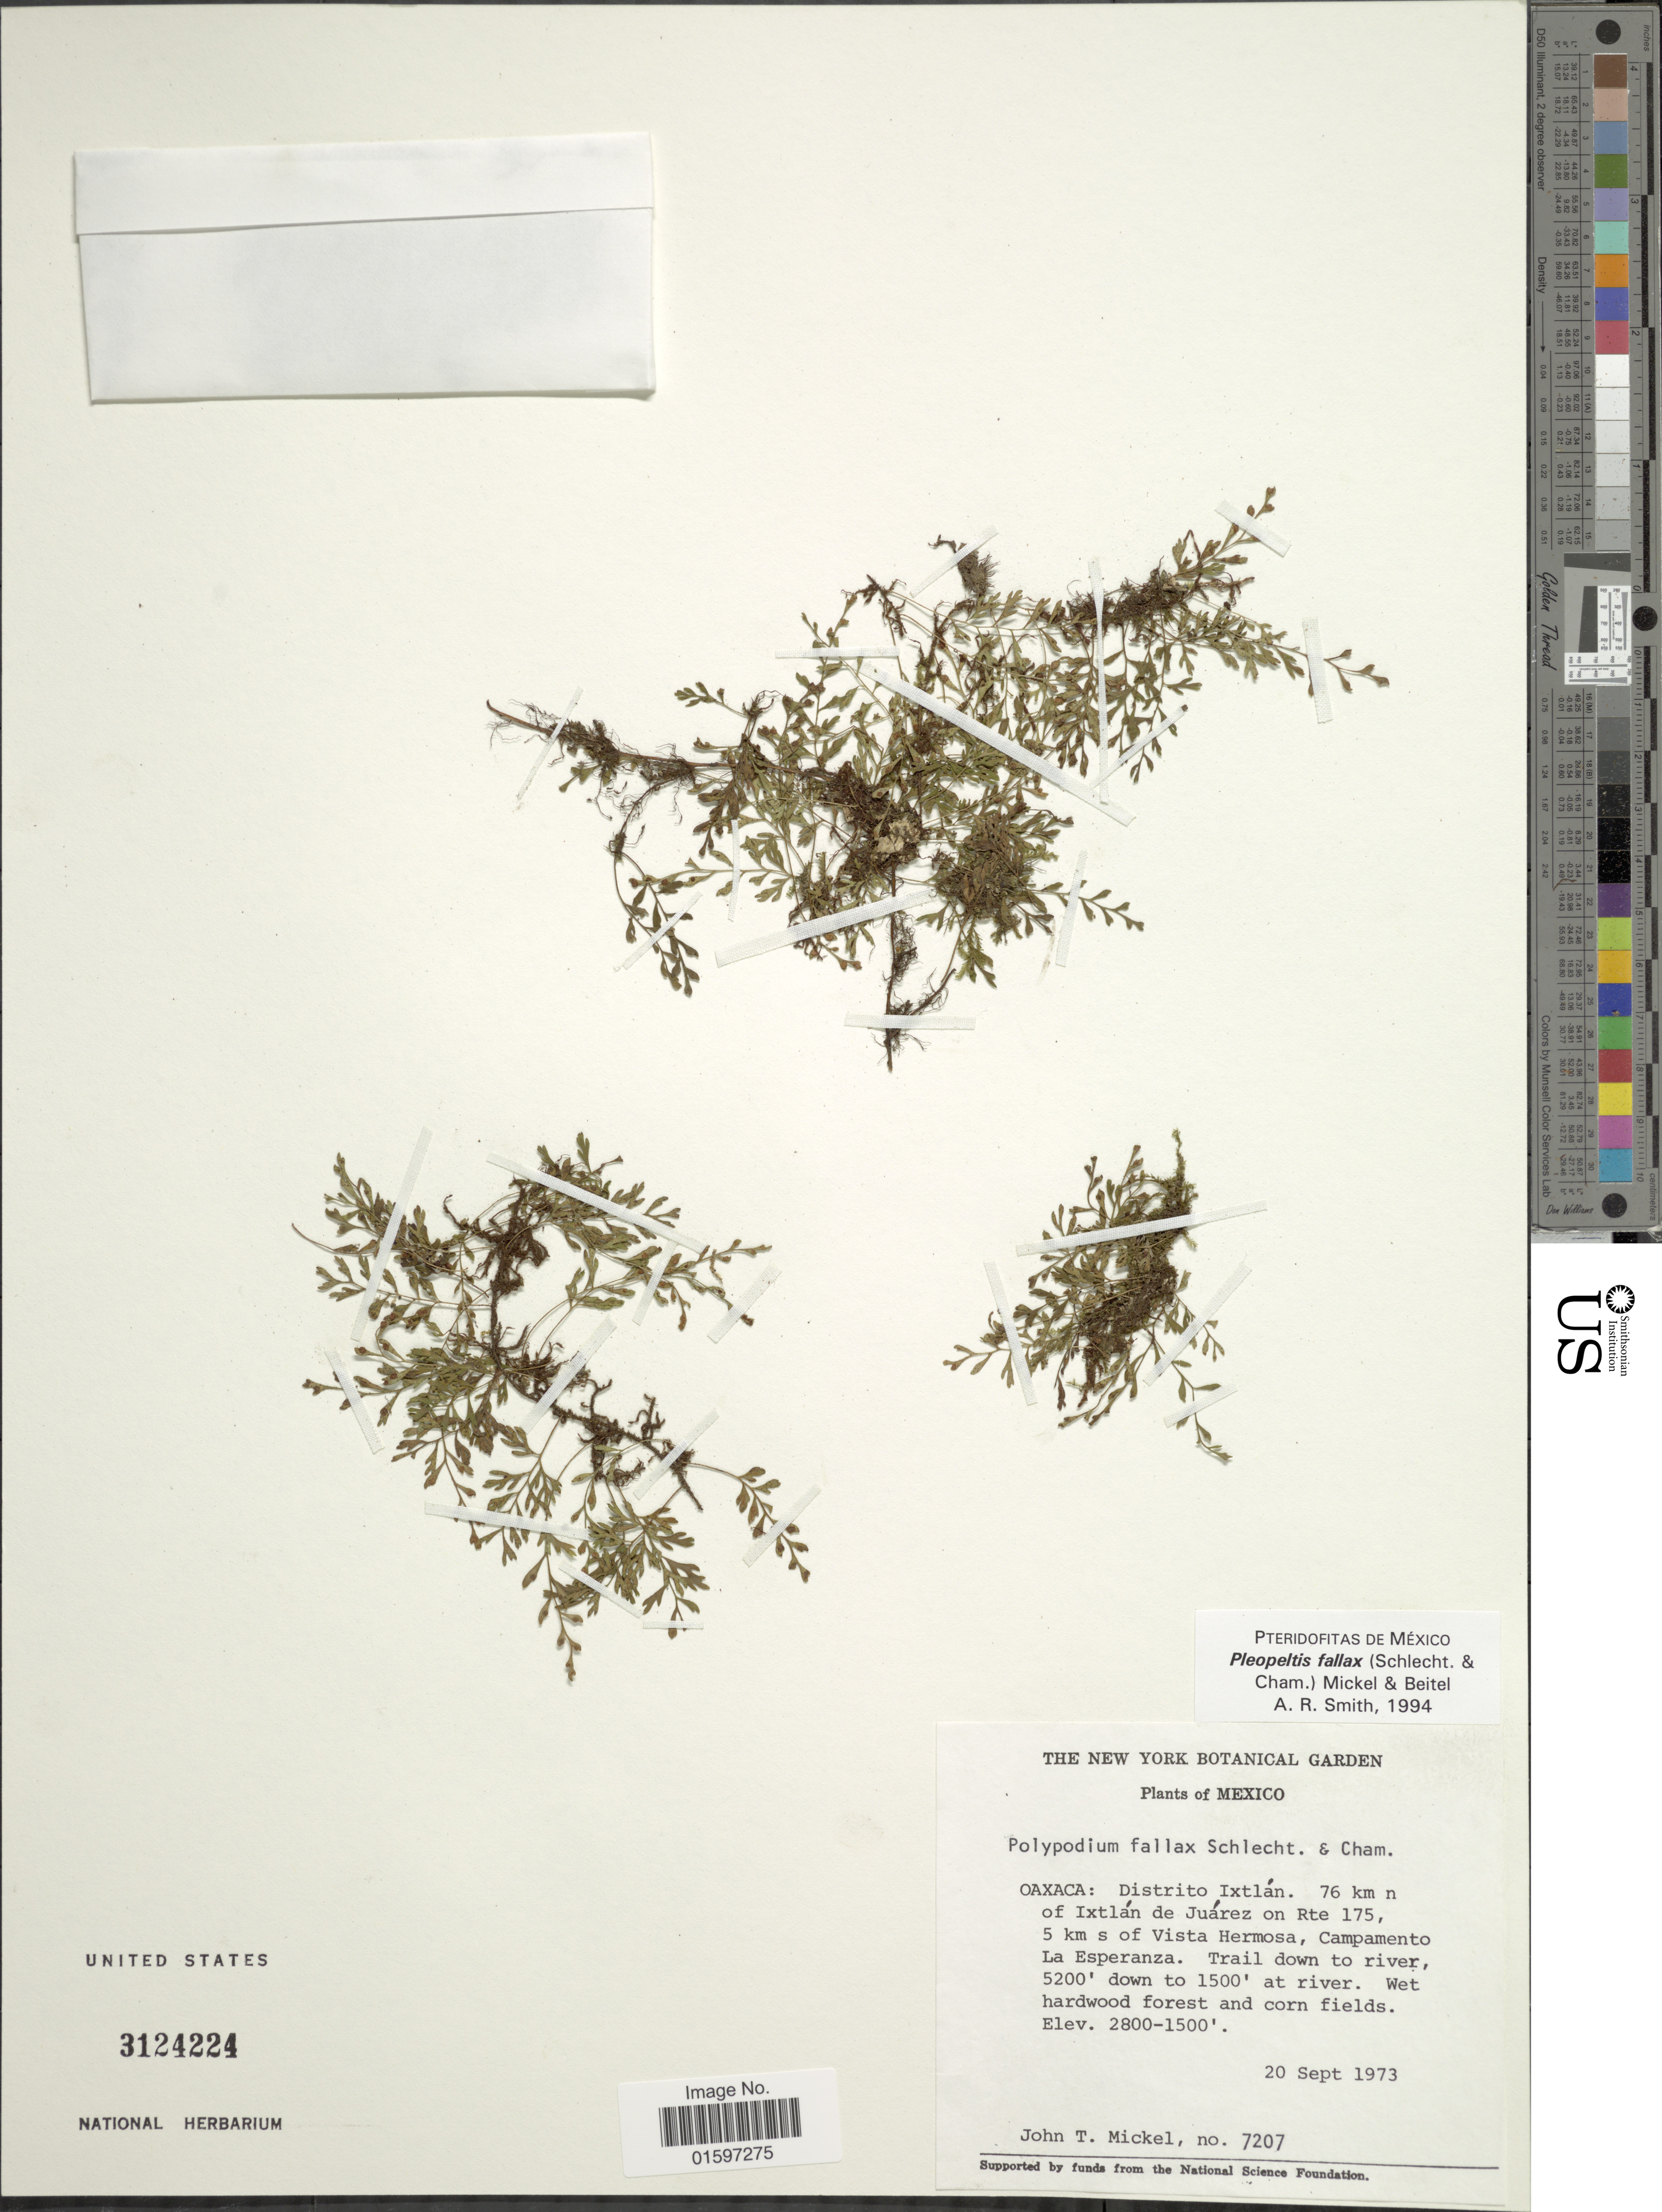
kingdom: Plantae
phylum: Tracheophyta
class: Polypodiopsida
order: Polypodiales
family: Polypodiaceae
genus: Pleopeltis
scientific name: Pleopeltis fallax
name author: (Schltdl. & Cham.) Mickel & Beitel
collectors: J. T. Mickel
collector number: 7207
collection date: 1973-09-20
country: Mexico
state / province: Oaxaca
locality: Mexico, Distrito Ixtlán, 76 km n of Ixtlán de Juárez on Rte 175, 5 km s of Vista Hermosa, Campamento La Esperanza. Trail down to river, 5200' down to 1500' at river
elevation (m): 457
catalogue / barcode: US 3124224